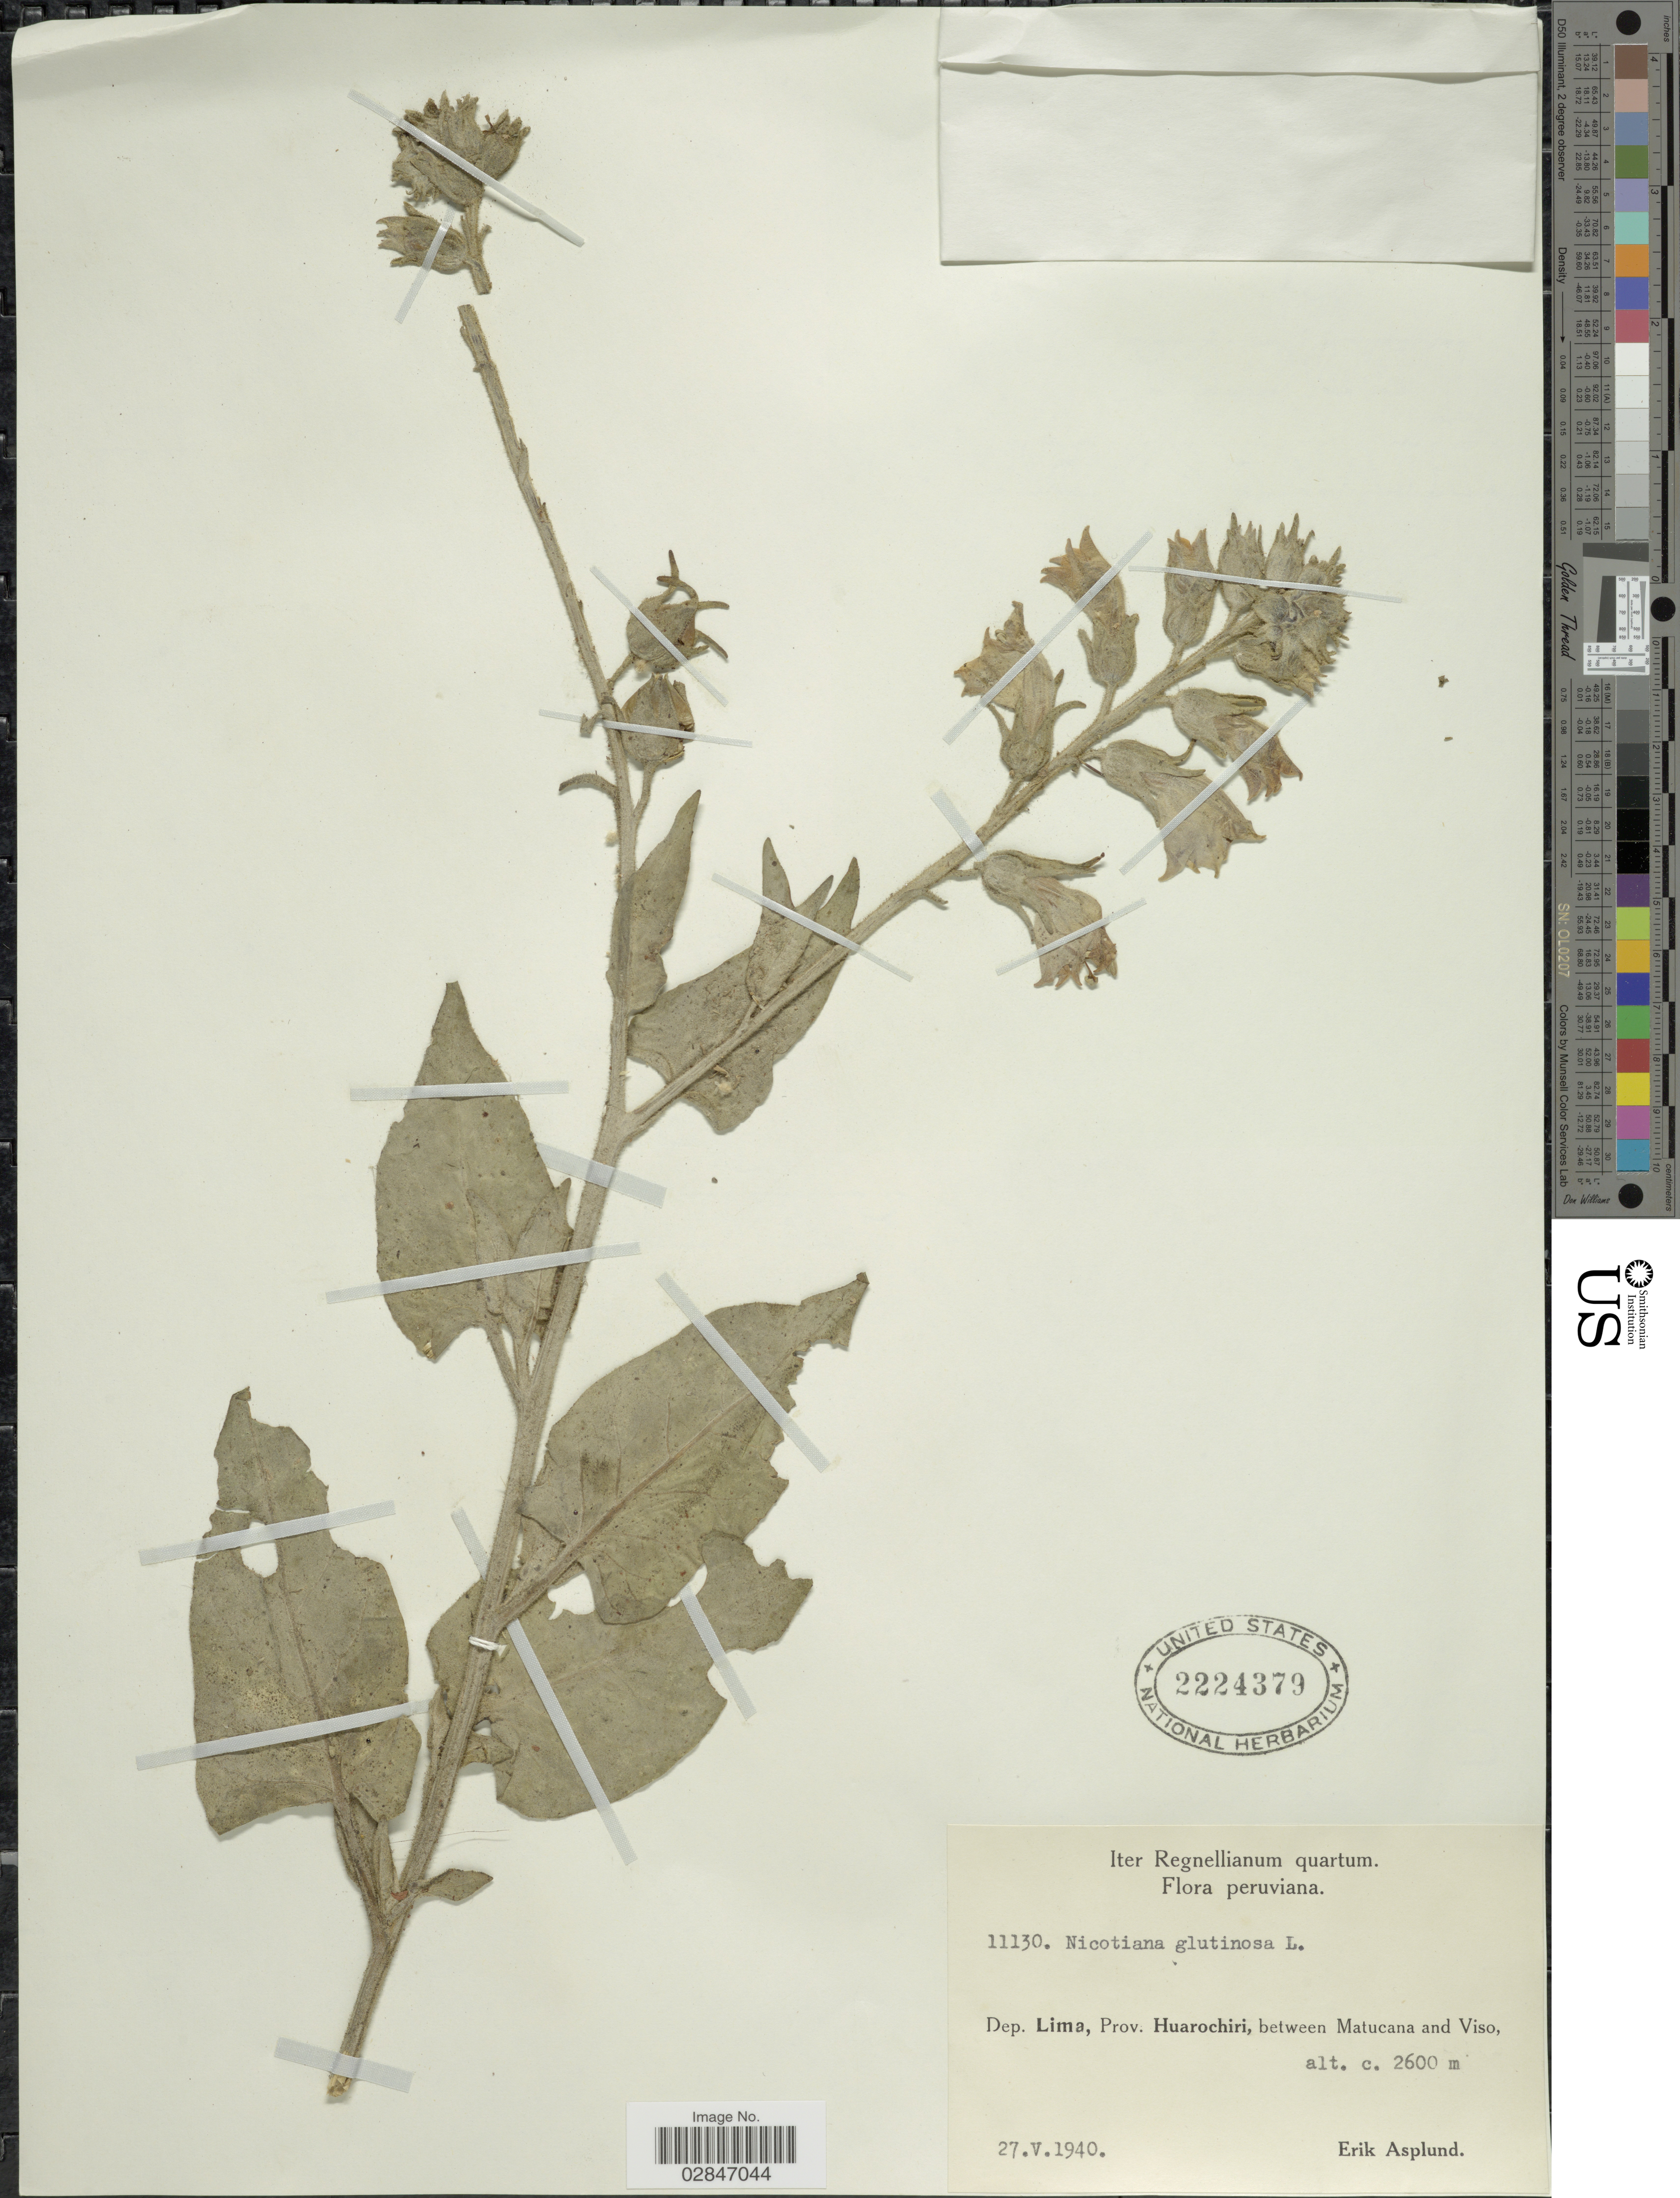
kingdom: Plantae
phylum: Tracheophyta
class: Magnoliopsida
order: Solanales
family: Solanaceae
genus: Nicotiana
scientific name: Nicotiana glutinosa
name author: L.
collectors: E. Asplund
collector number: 11130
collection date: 1940-05-27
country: Peru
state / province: Lima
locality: Dep. Lima, Prov. Huarochiri, between Matucana and Viso.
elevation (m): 2600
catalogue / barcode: US 2224379